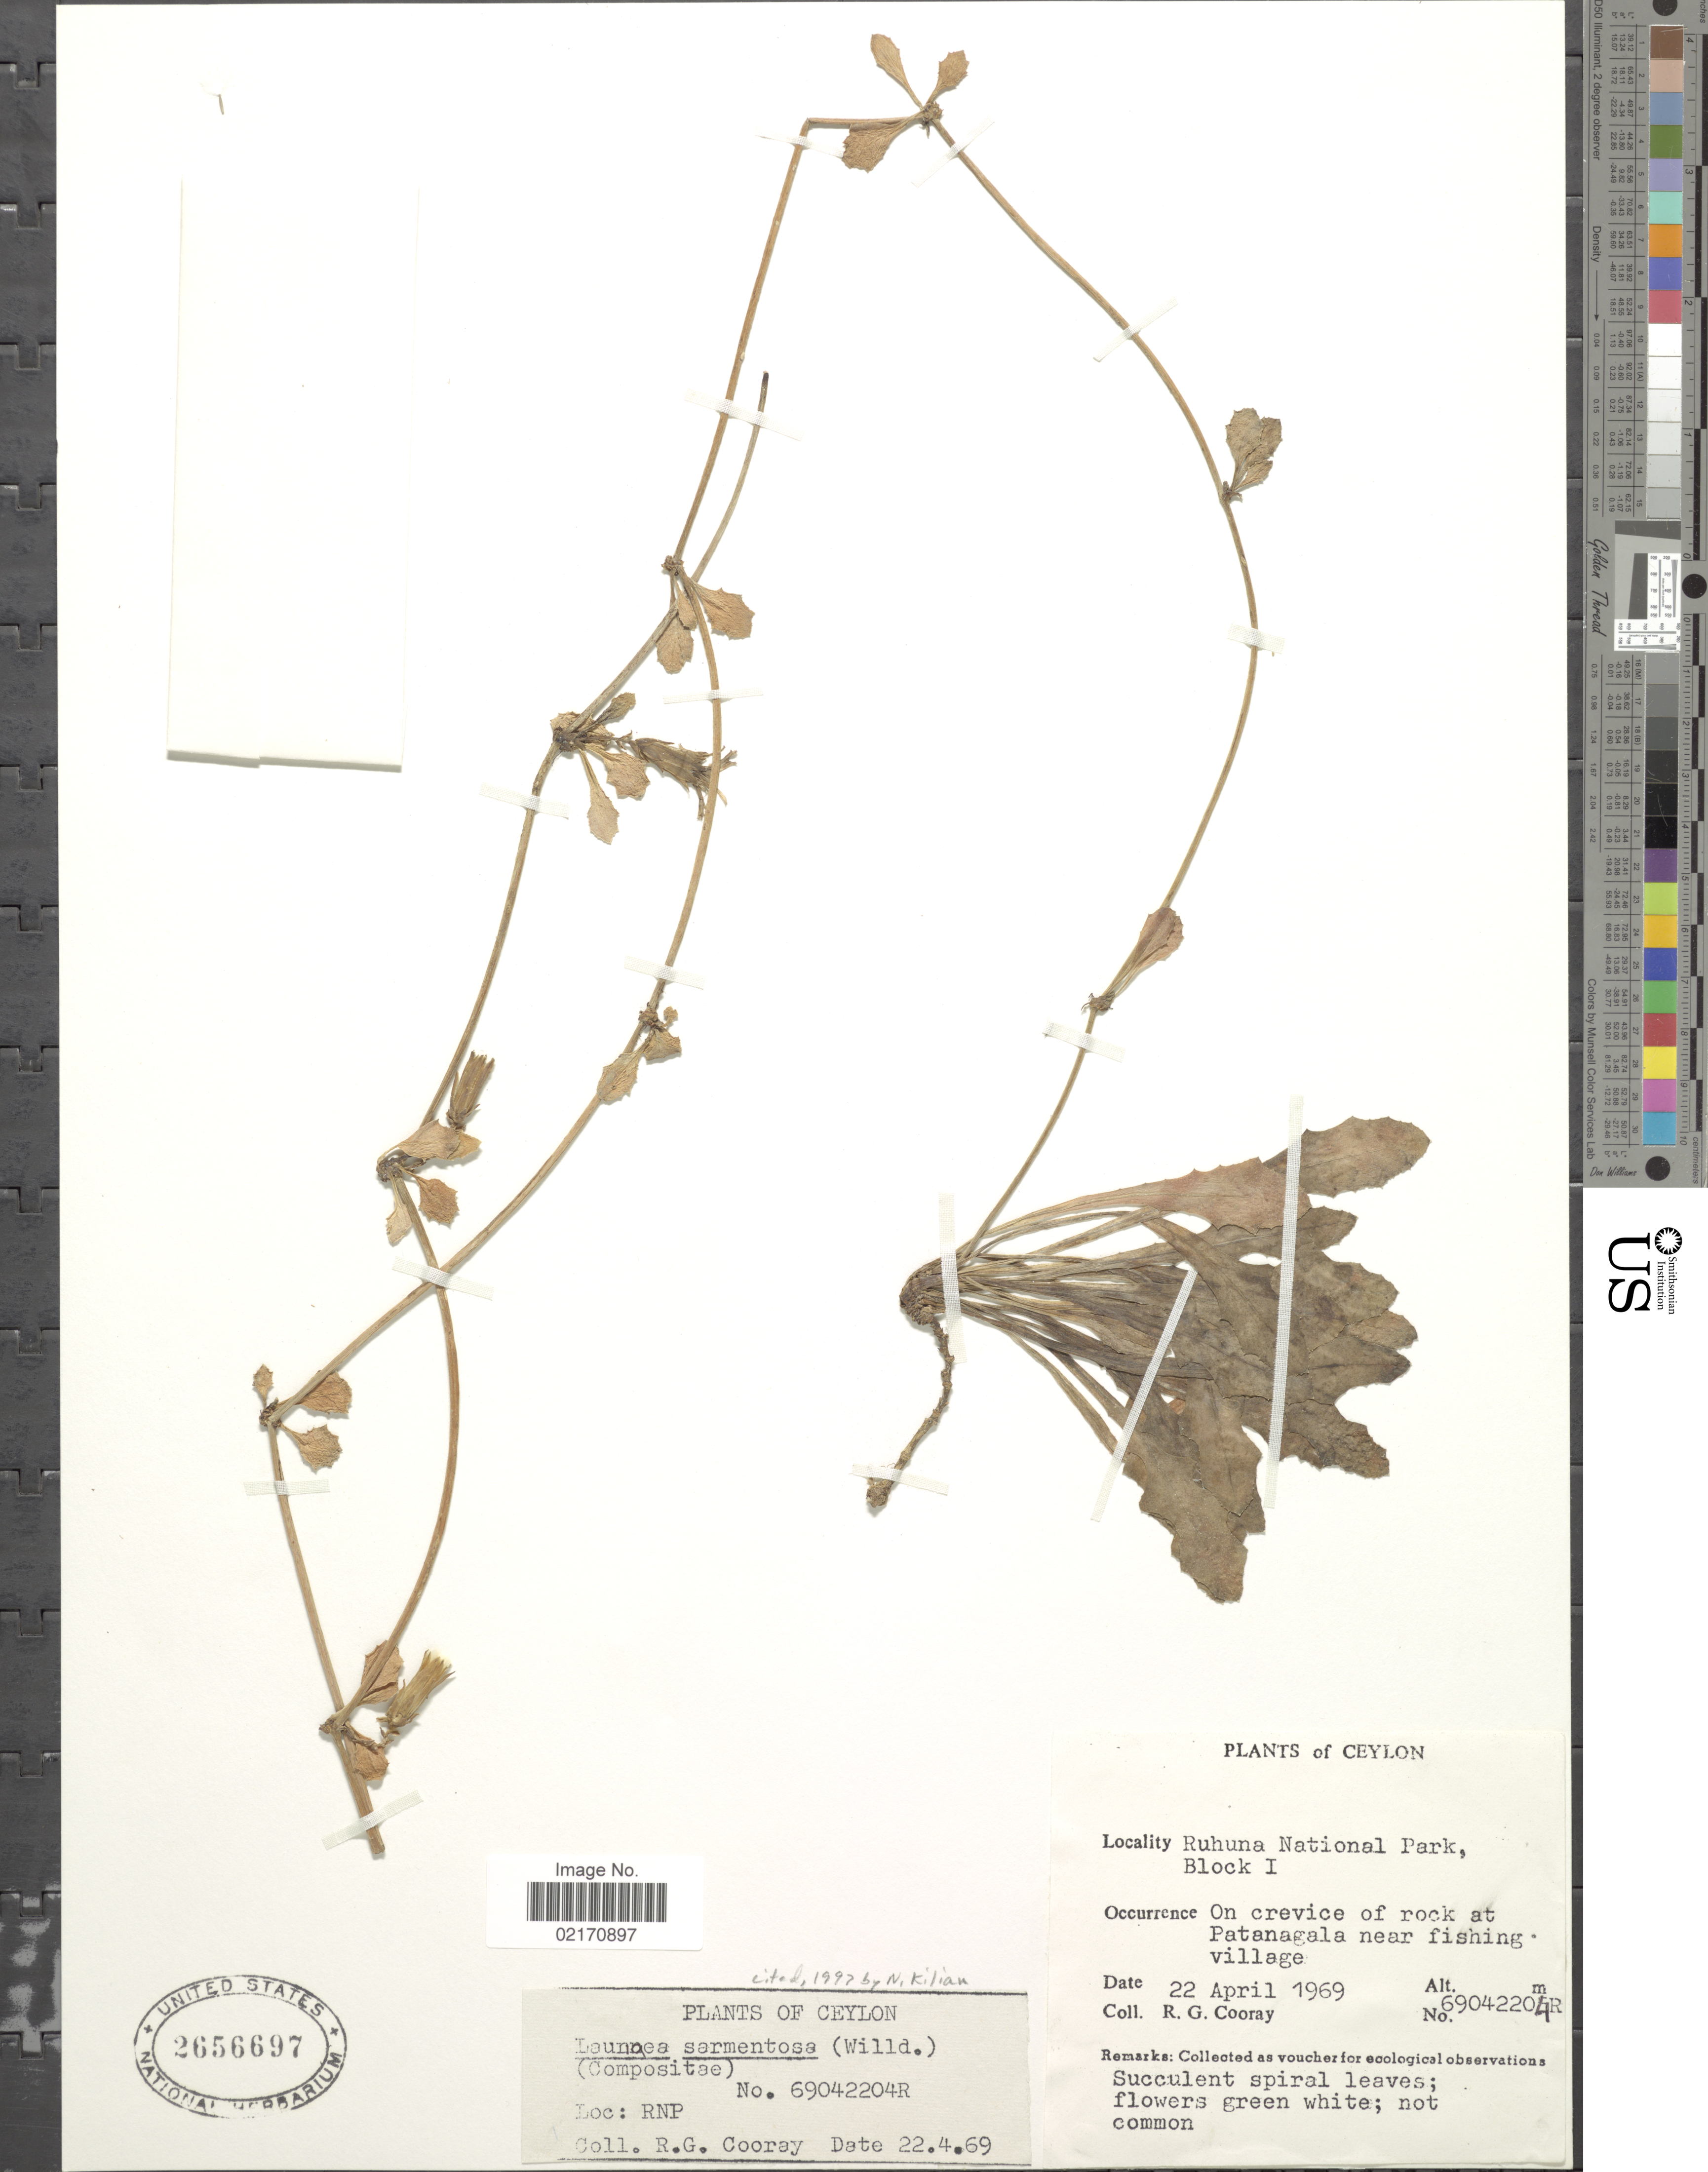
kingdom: Plantae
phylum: Tracheophyta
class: Magnoliopsida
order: Asterales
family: Asteraceae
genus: Launaea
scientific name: Launaea sarmentosa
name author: (Willd.) Kuntze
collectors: R. Cooray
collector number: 69042204R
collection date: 1969-04-22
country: Sri Lanka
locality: Ceylon, Ruhuna National Park, Block 1, Patanagala near fishing village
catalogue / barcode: US 2656697